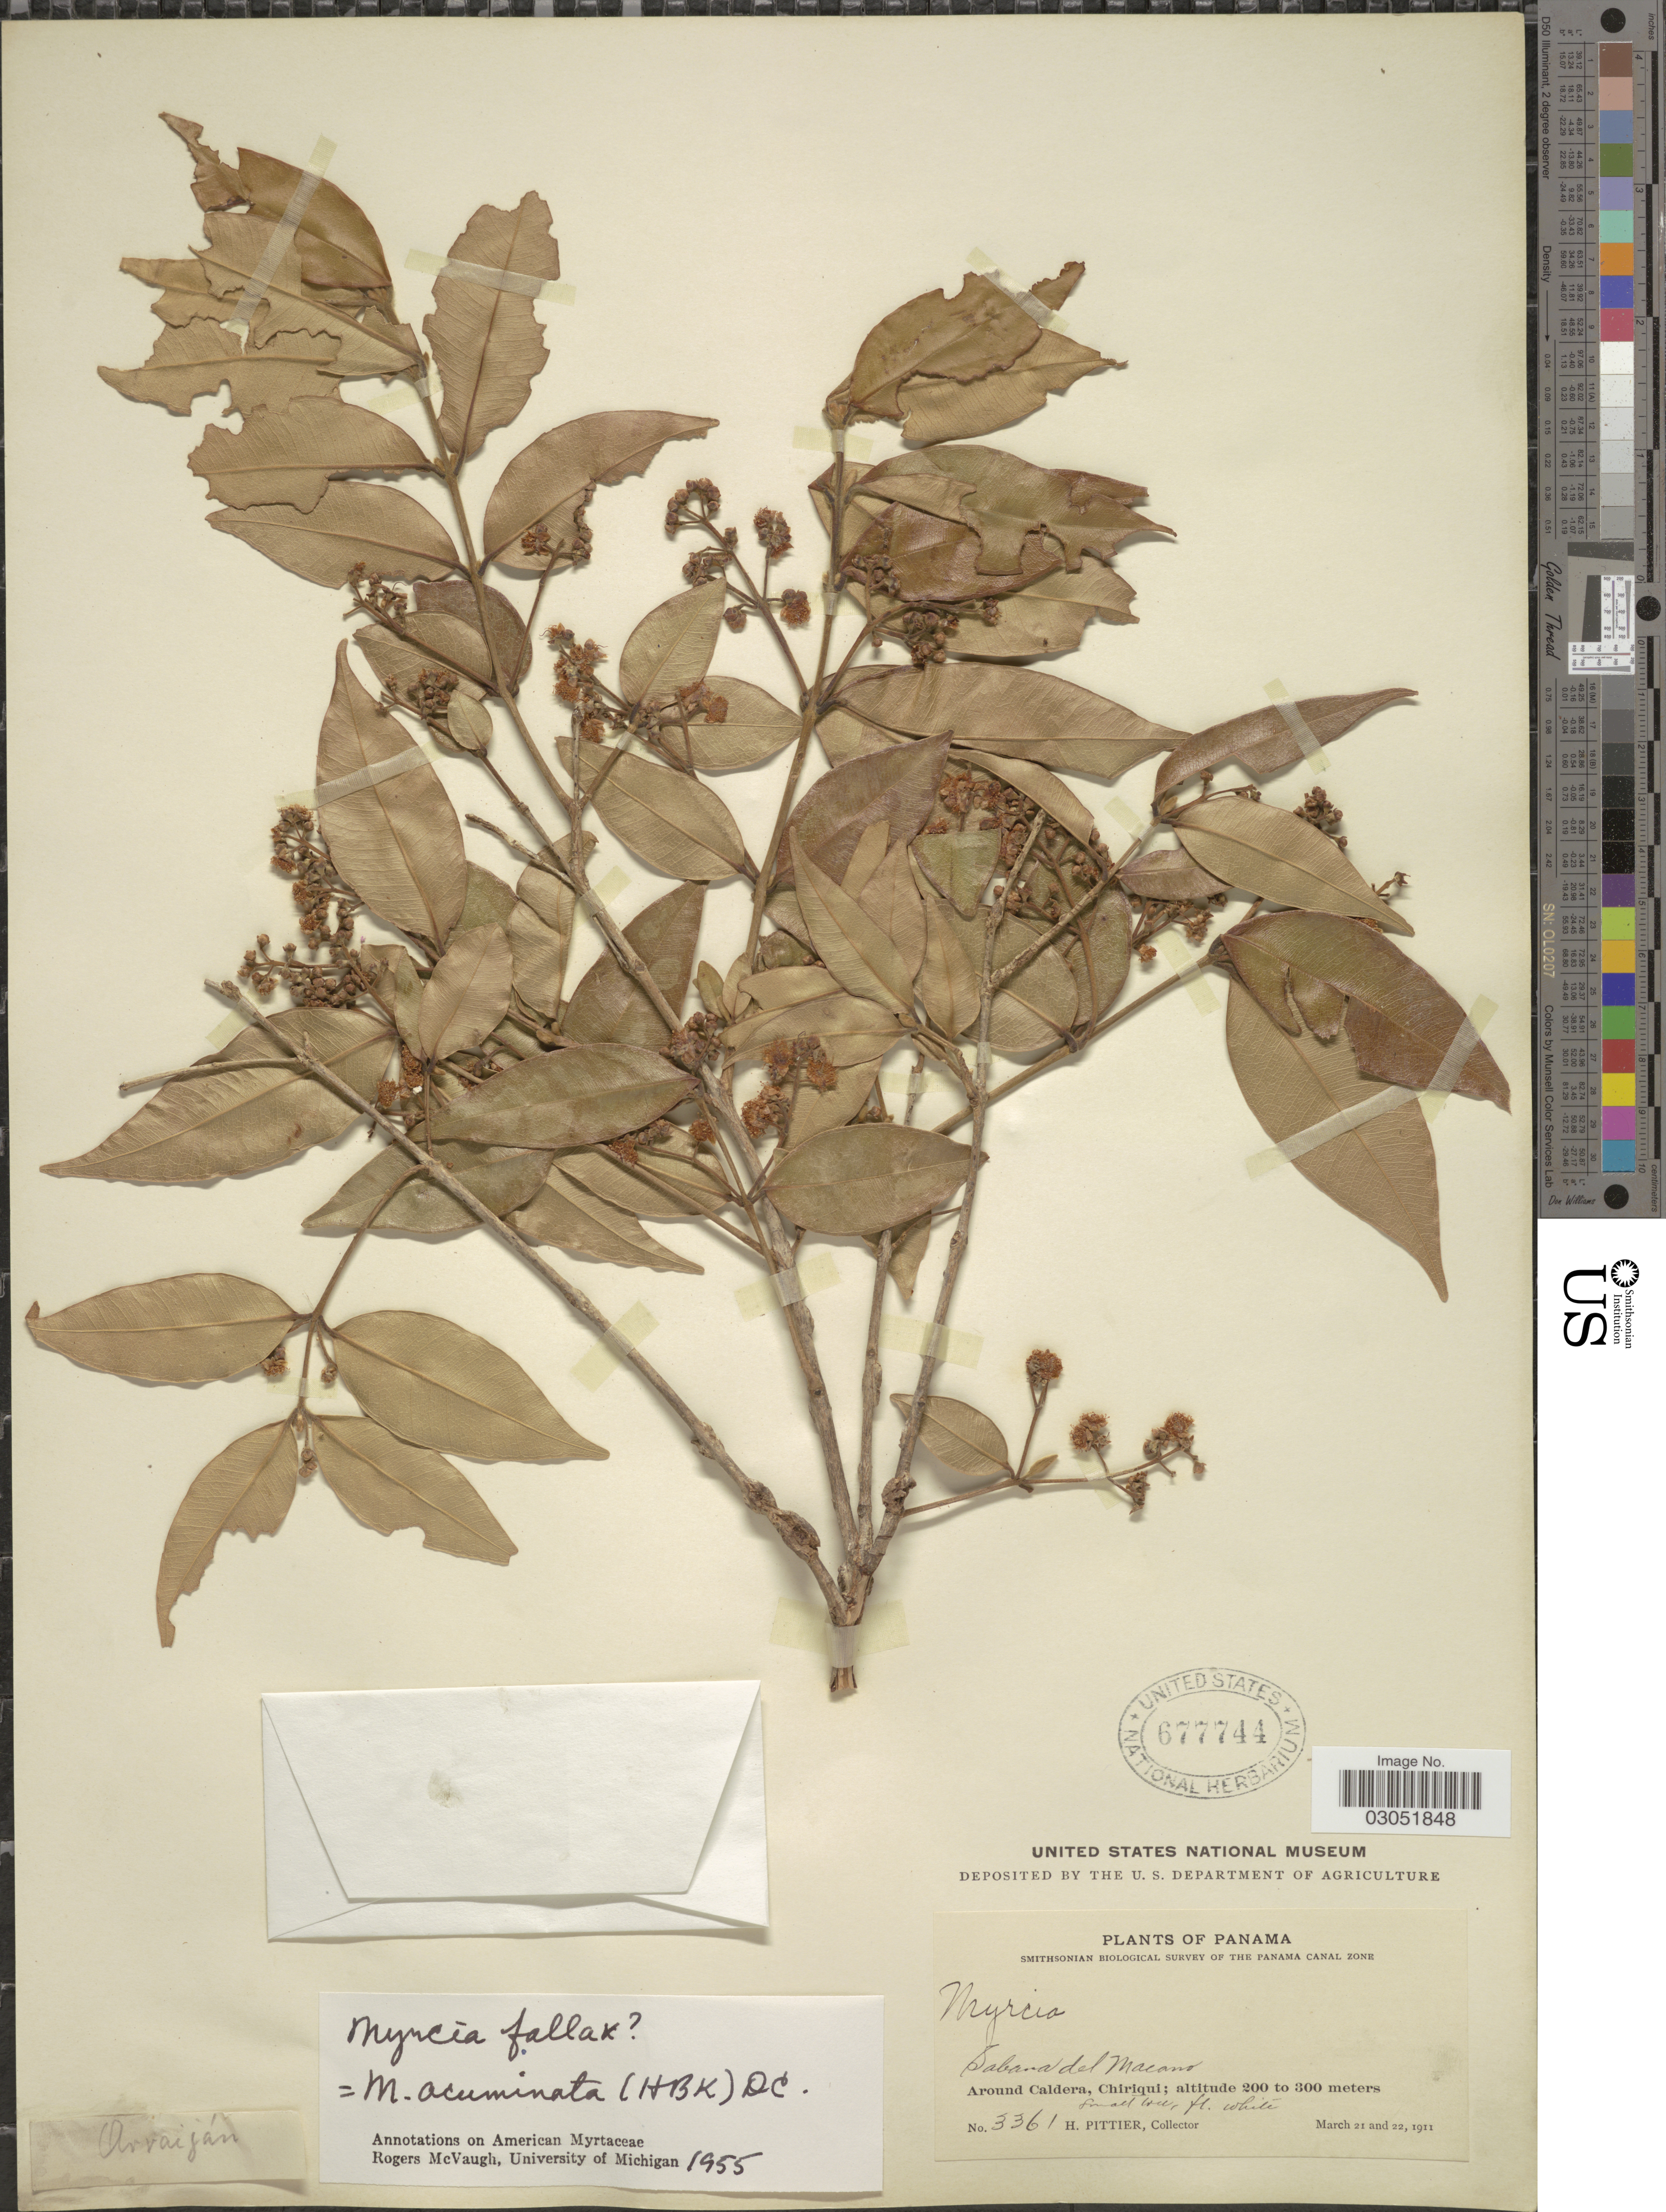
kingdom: Plantae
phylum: Tracheophyta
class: Magnoliopsida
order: Myrtales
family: Myrtaceae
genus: Myrcia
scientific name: Myrcia fallax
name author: (Rich.) DC.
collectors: H. F. Pittier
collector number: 3361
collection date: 1911-03-21/1911-03-22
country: Panama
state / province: Chiriqui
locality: Sabana del Macano. Around Caldera.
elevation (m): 200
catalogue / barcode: US 677744